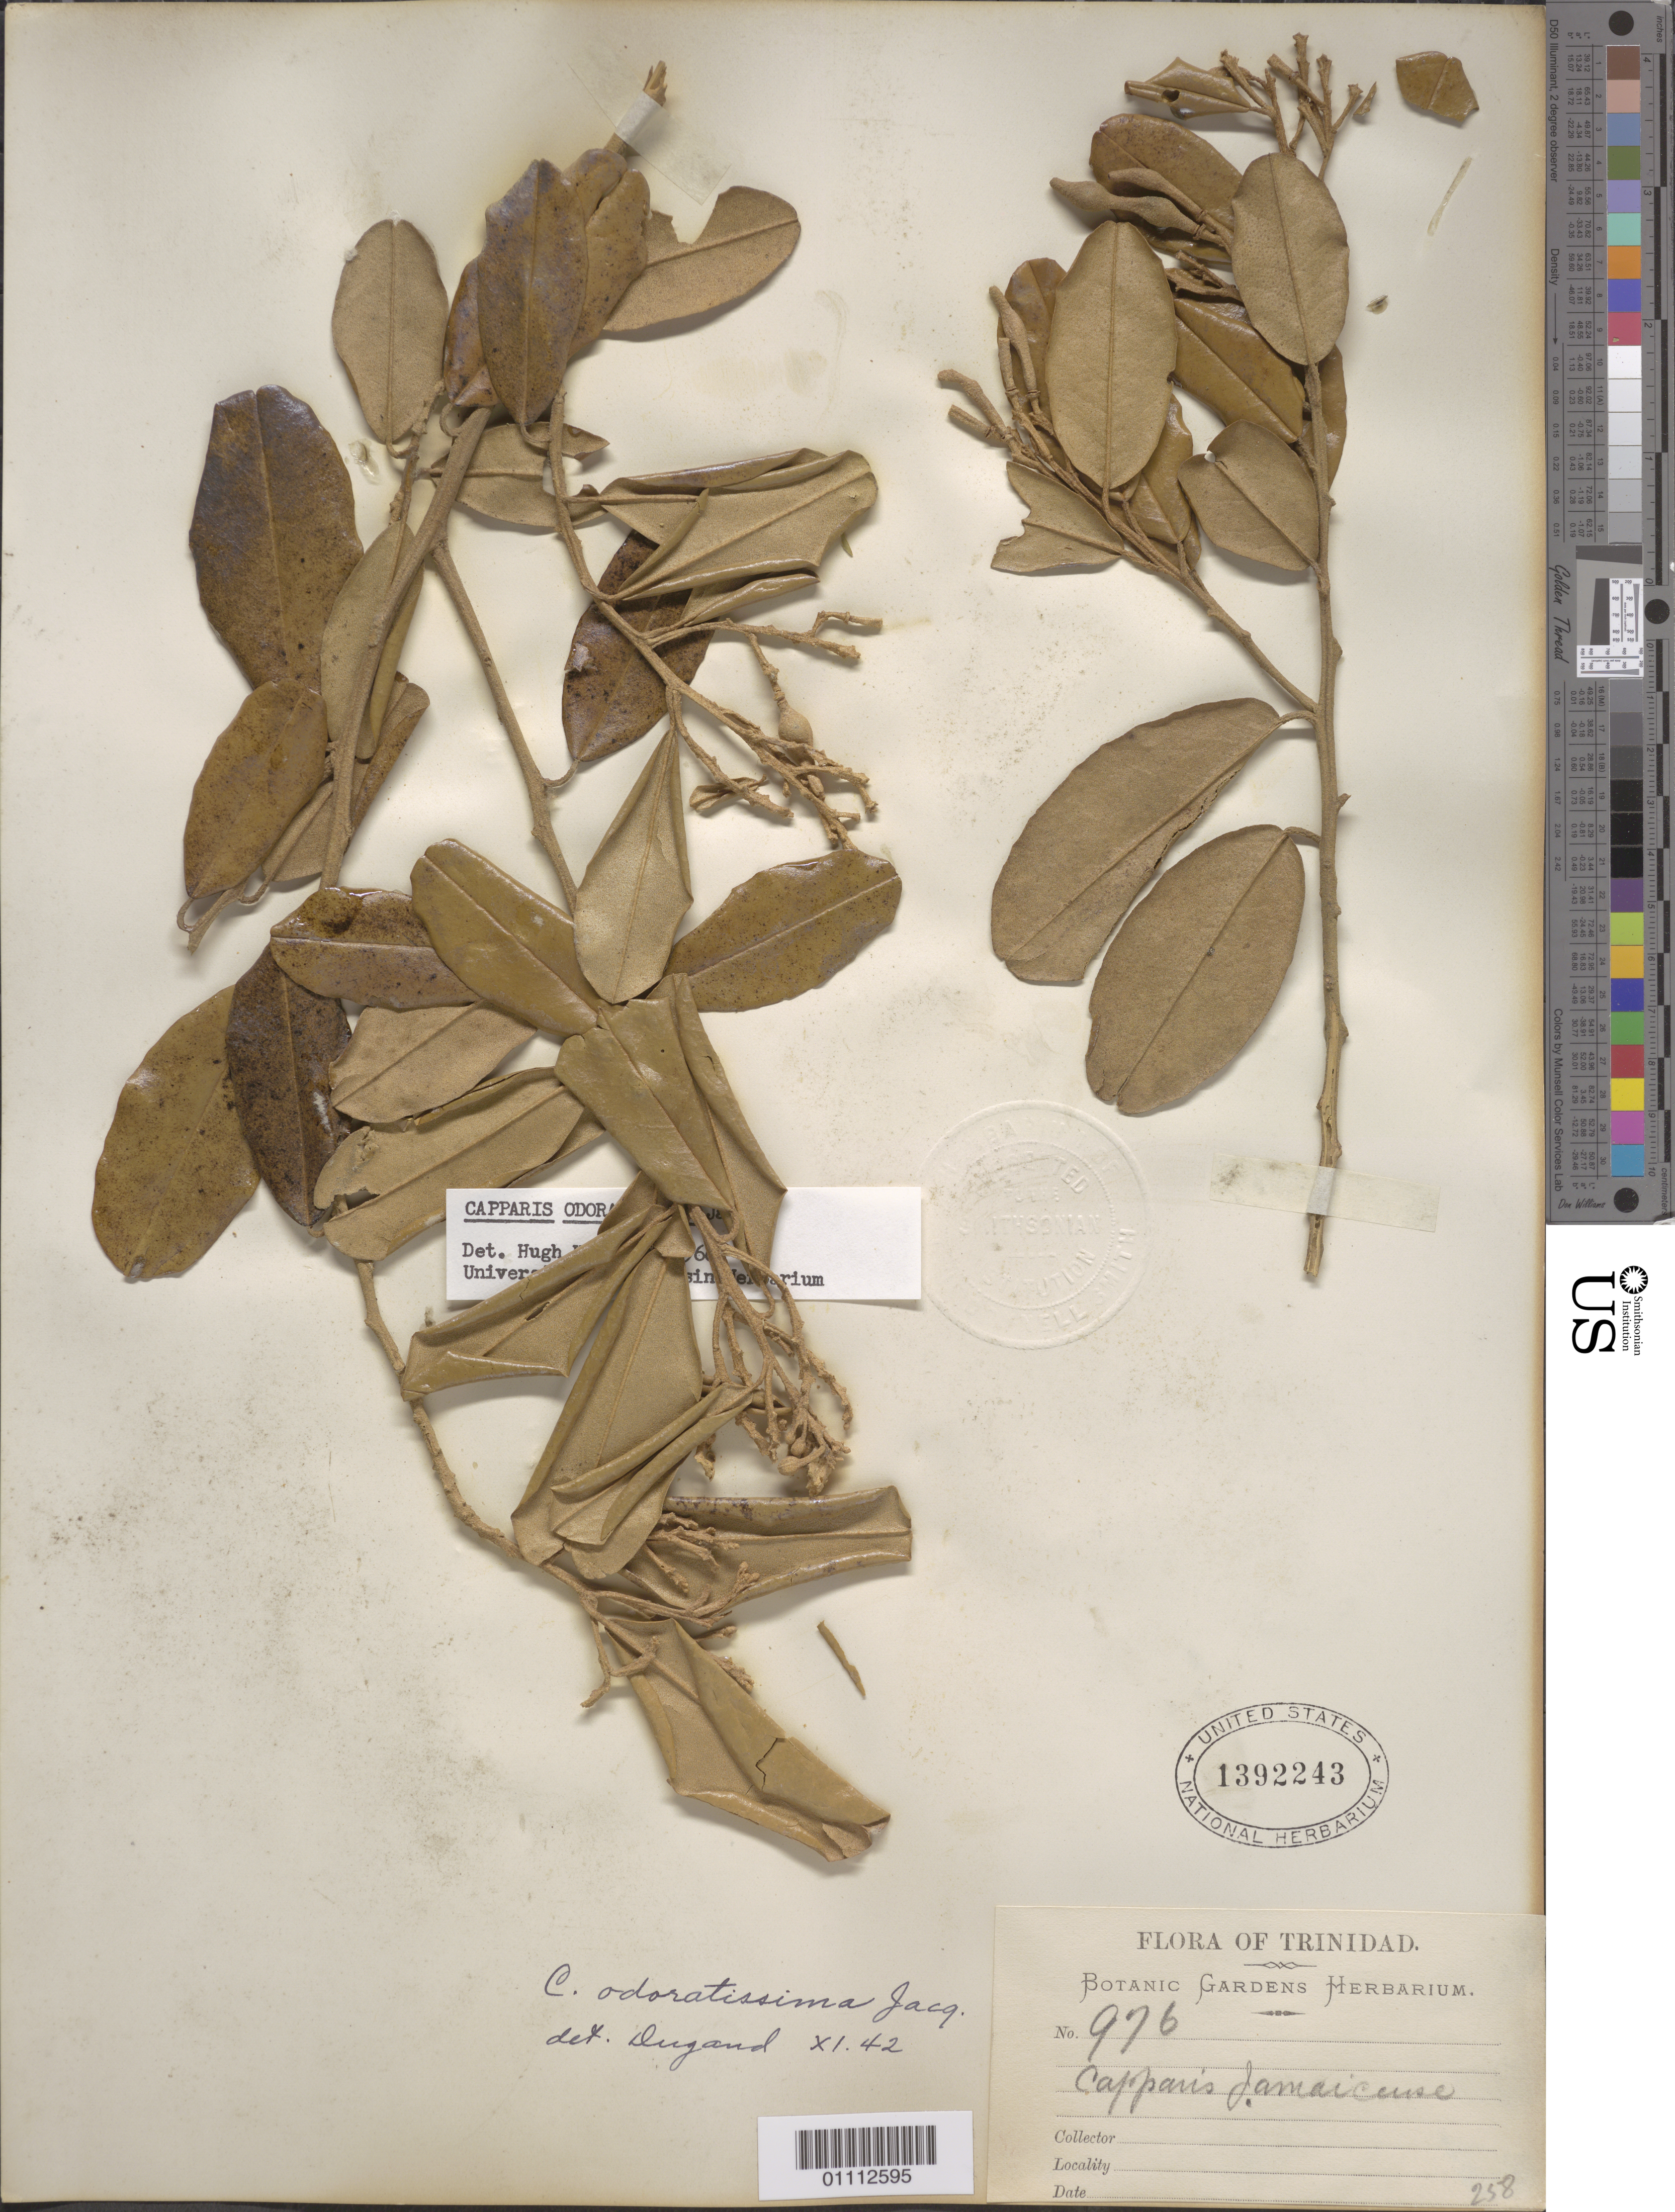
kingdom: Plantae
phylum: Tracheophyta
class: Magnoliopsida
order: Brassicales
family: Capparaceae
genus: Quadrella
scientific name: Quadrella odoratissima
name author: (Jacq.) Hutch.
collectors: Botanic Gardens Herbarium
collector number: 976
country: Trinidad and Tobago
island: Trinidad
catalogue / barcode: US 1392243